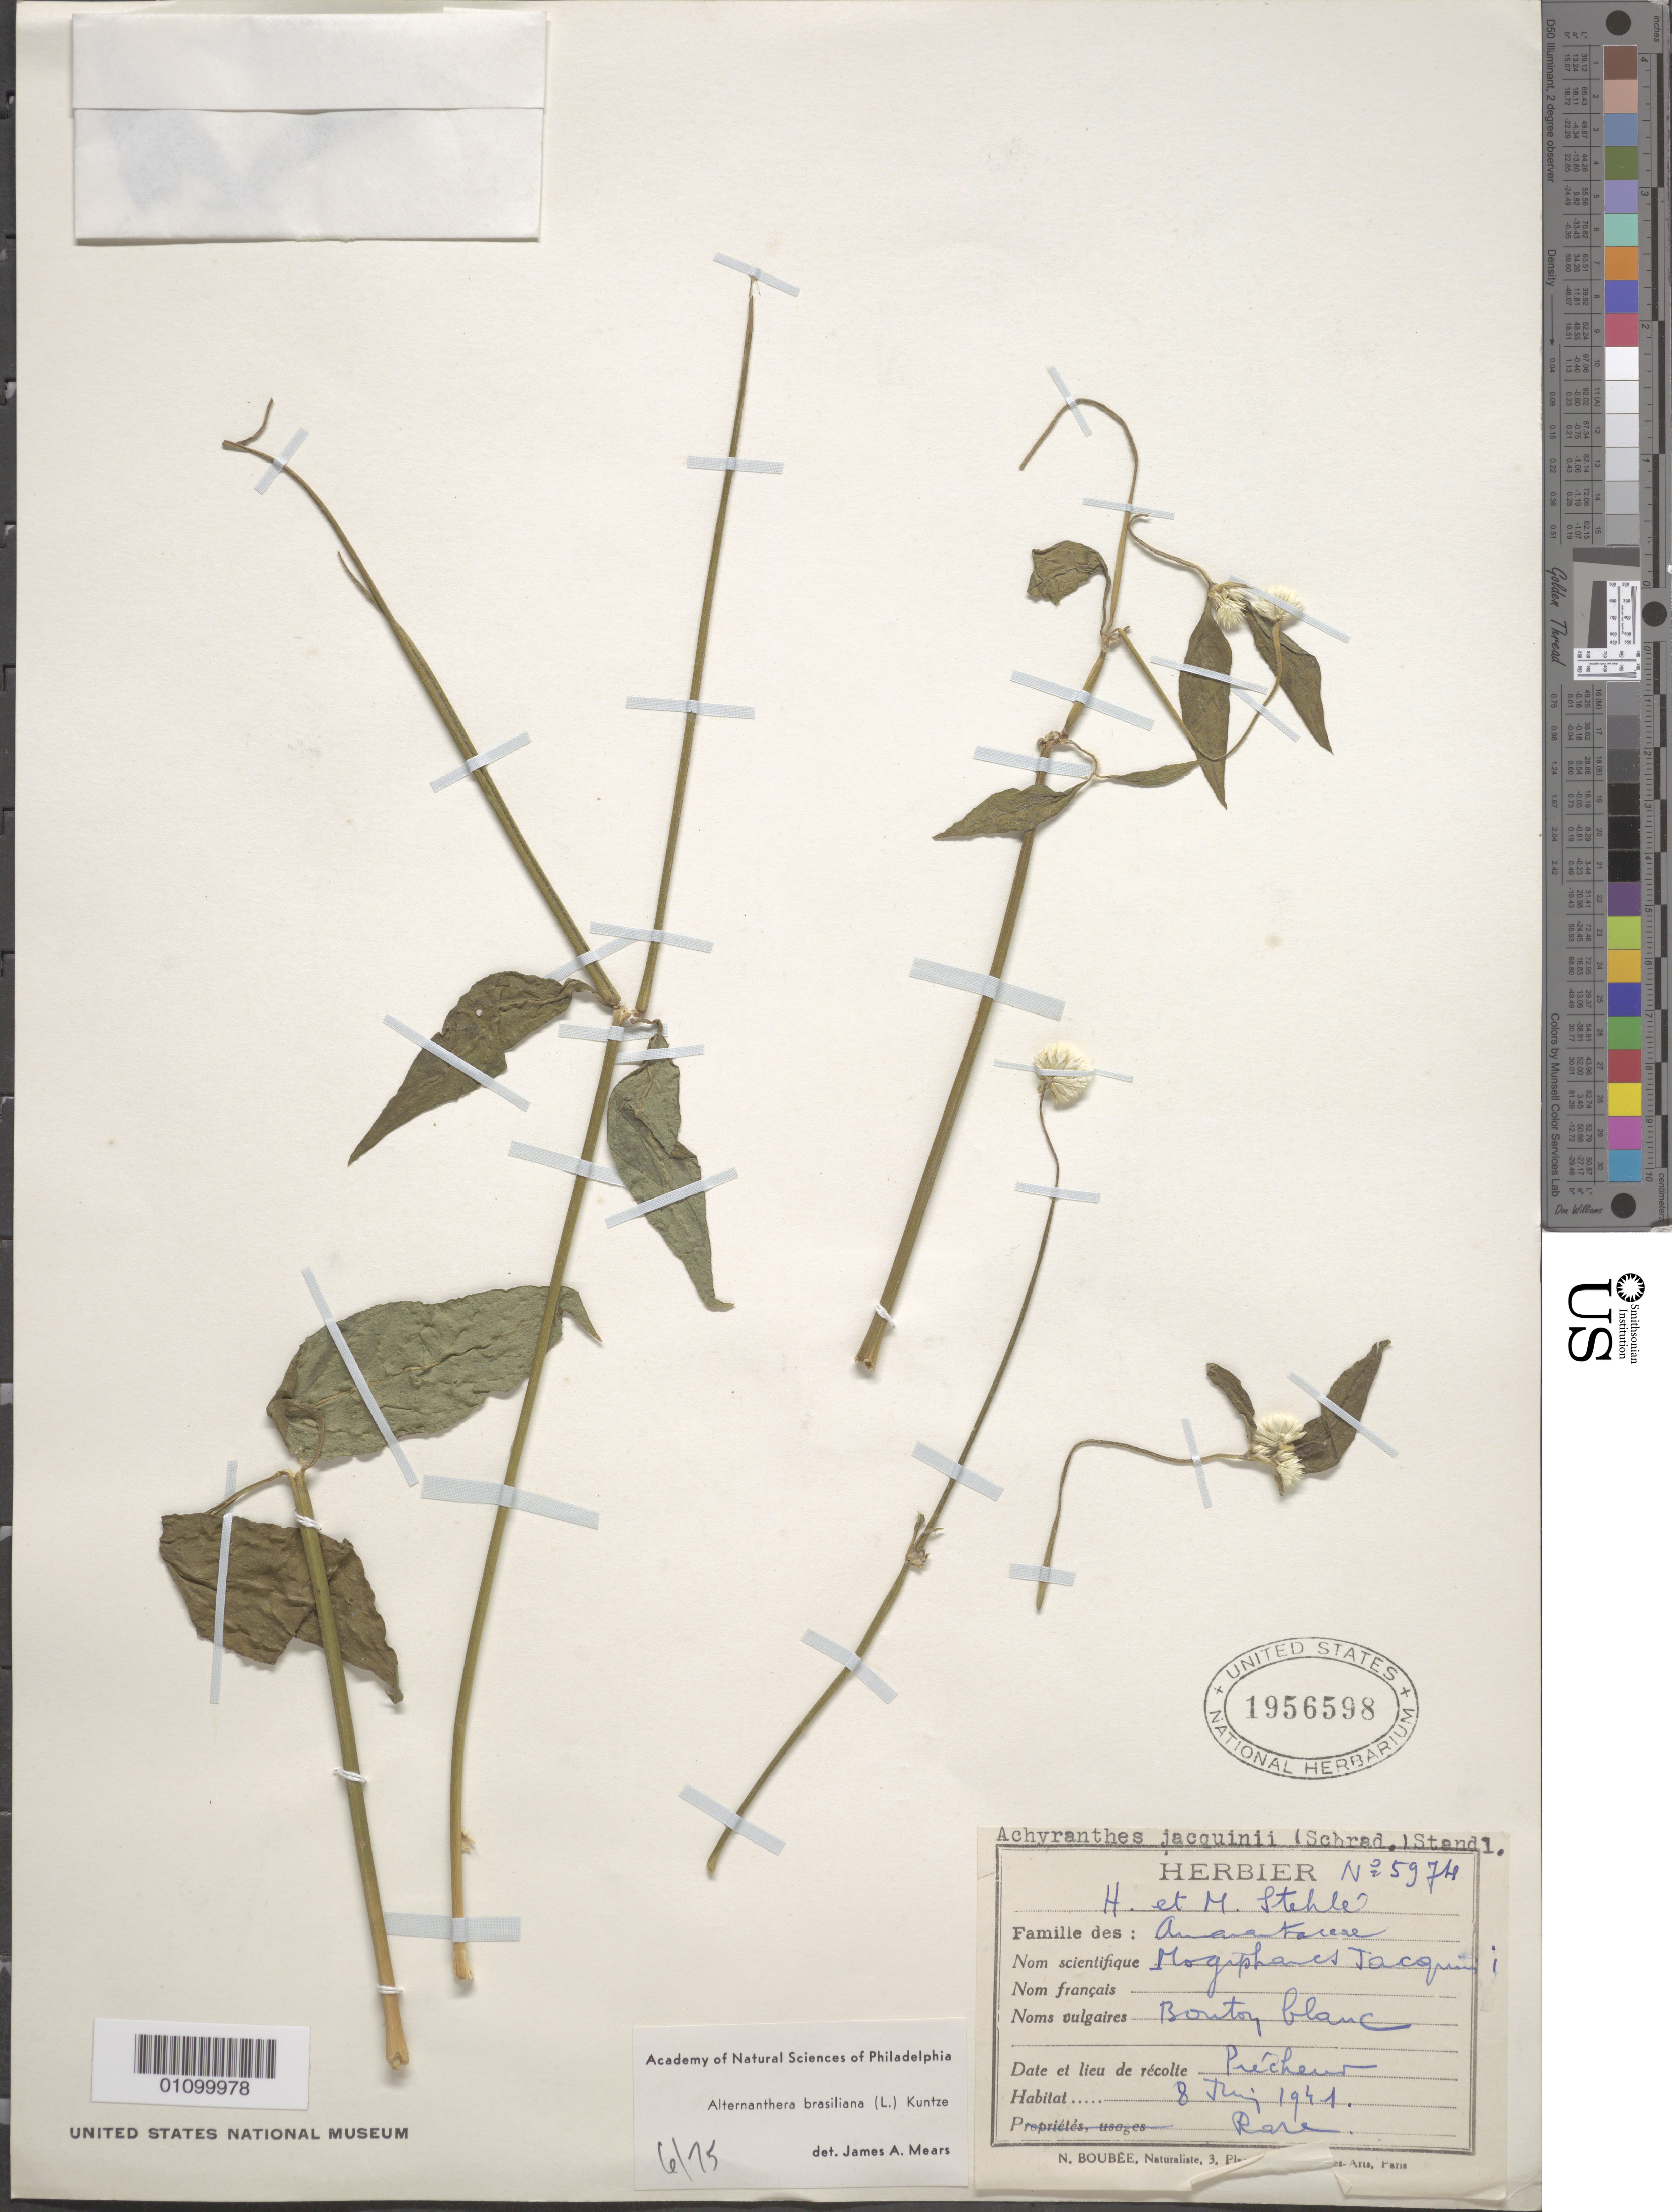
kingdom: Plantae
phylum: Tracheophyta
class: Magnoliopsida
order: Caryophyllales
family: Amaranthaceae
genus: Alternanthera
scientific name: Alternanthera brasiliana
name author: (L.) Kuntze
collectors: M. Stehlé & H. Stehlé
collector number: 5974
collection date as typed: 08 Jul 1971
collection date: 1971-07-08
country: Martinique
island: Martinique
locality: Precheus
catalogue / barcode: US 1956598